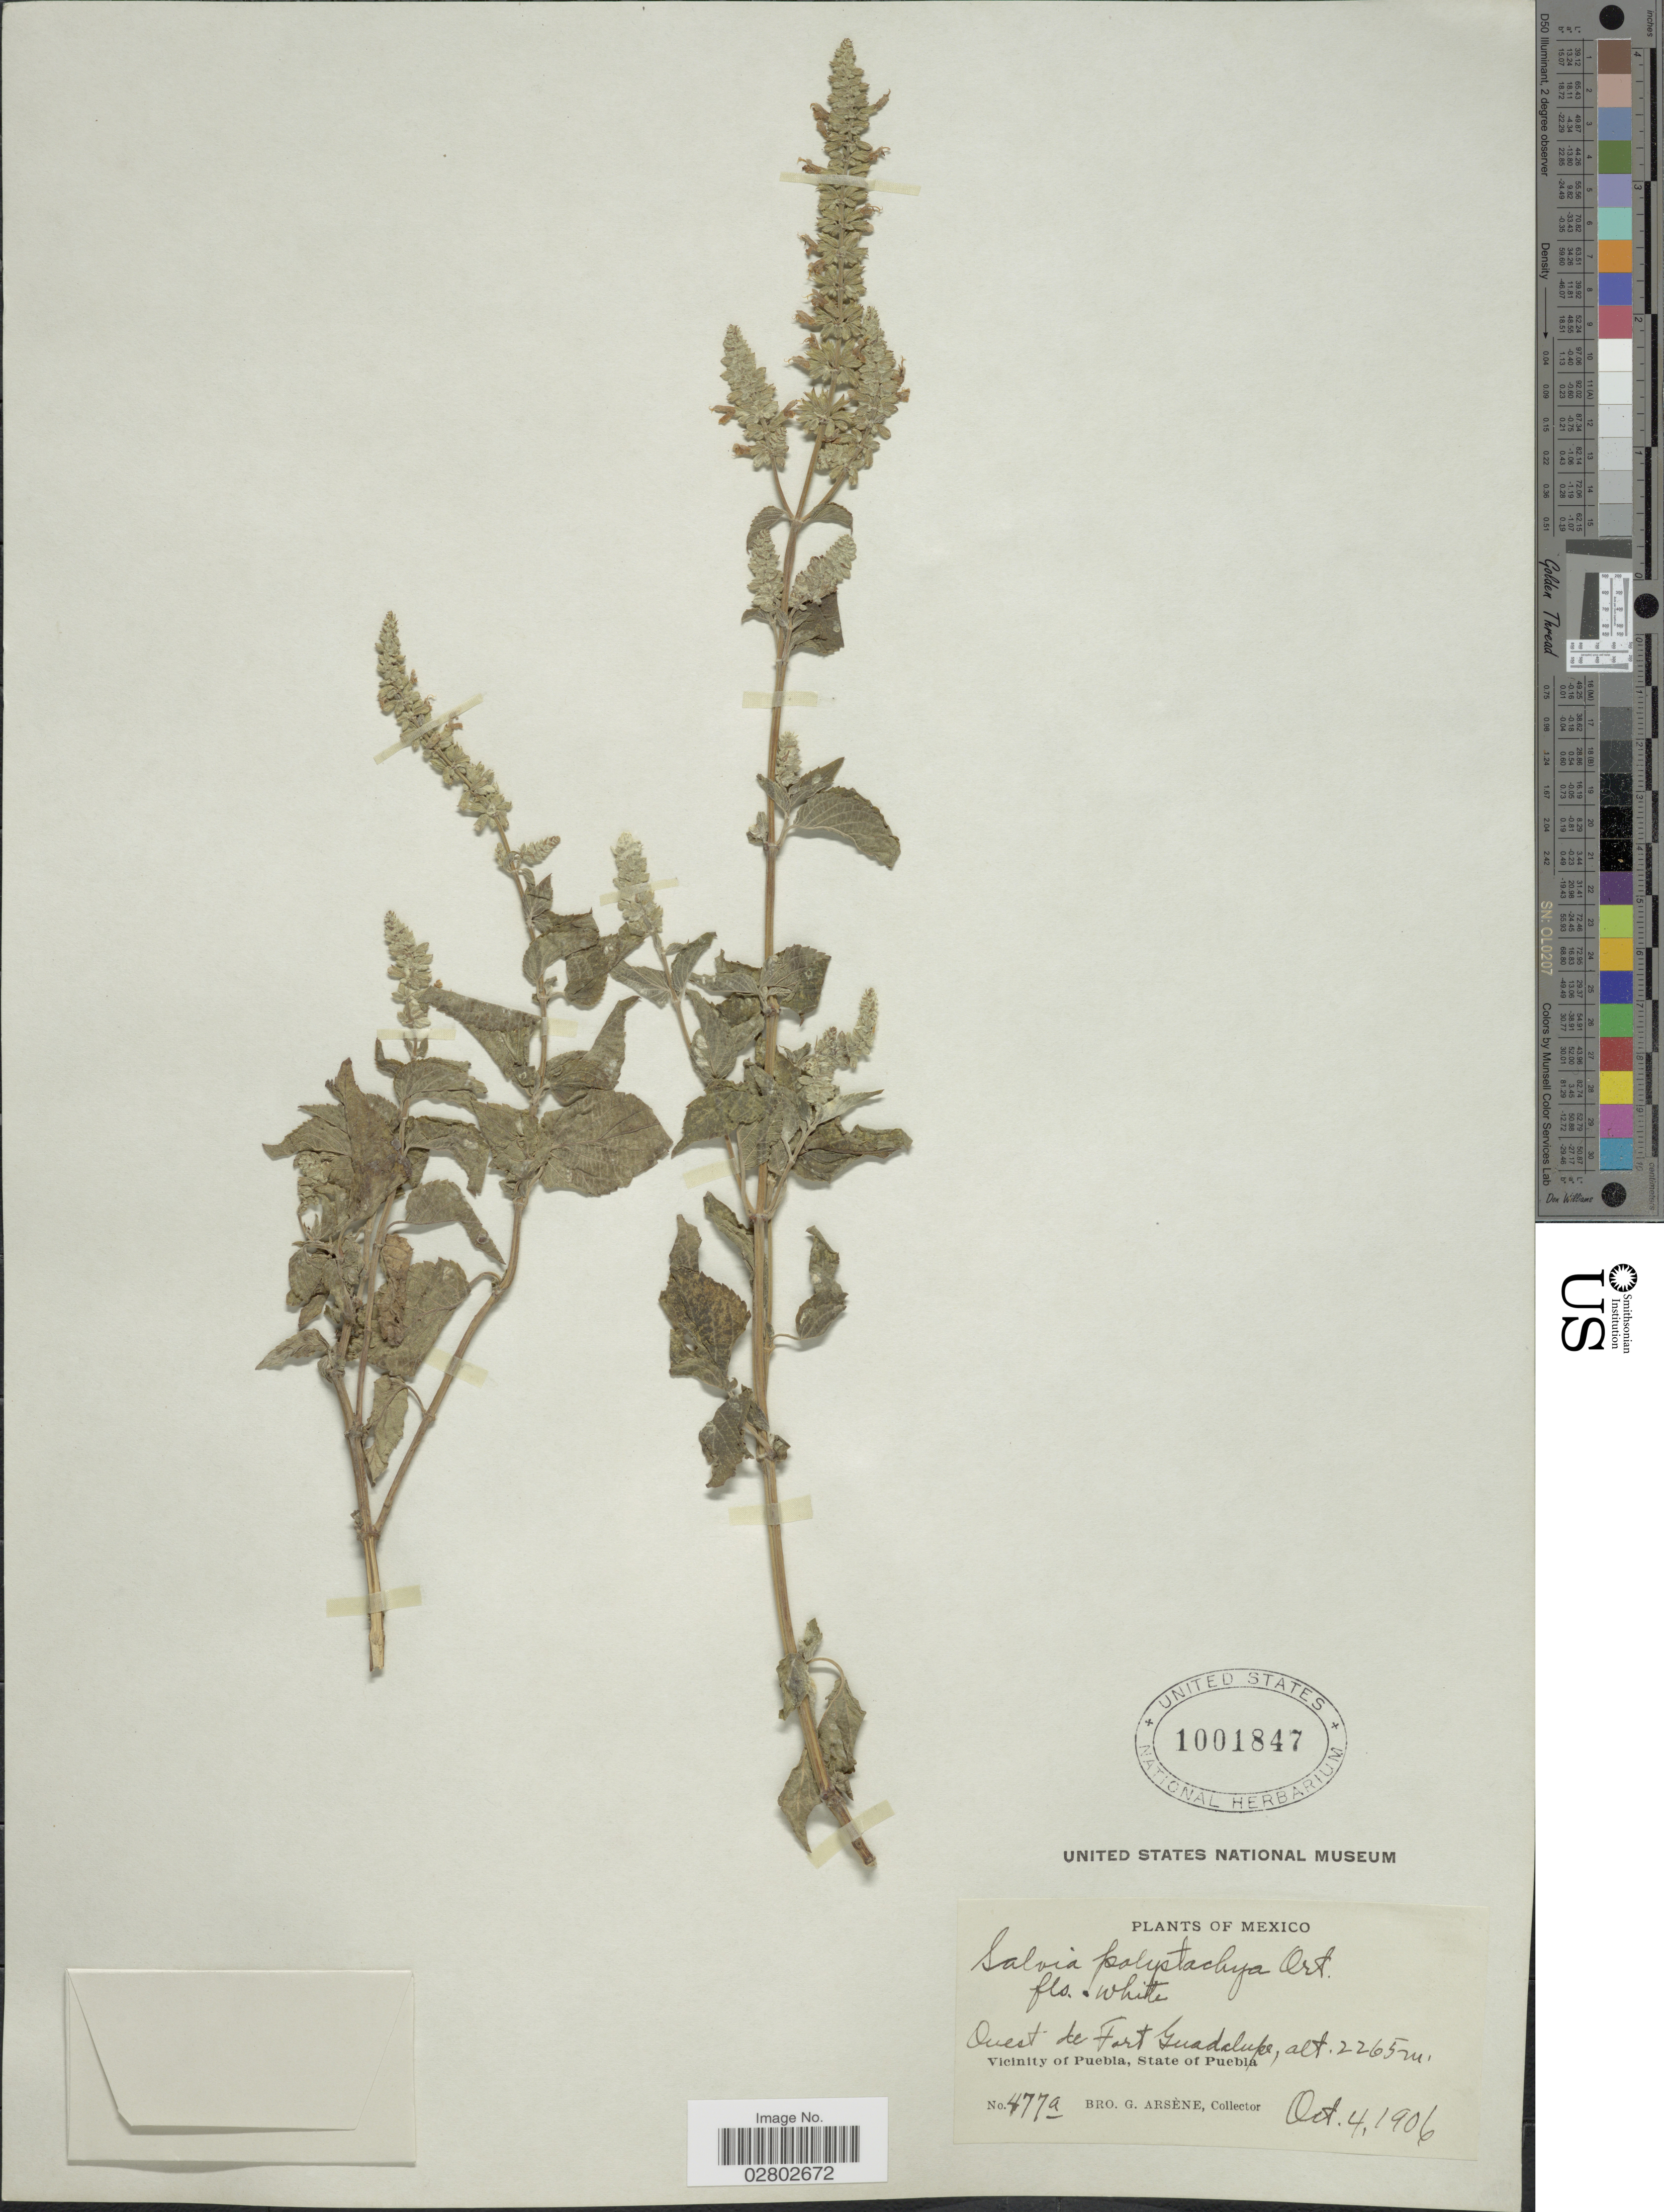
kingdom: Plantae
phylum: Tracheophyta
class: Magnoliopsida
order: Lamiales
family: Lamiaceae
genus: Salvia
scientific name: Salvia polystachya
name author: Cav.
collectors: Bro. G. Arsène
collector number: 477a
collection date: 1906-10-04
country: Mexico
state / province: Puebla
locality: Ouest de Fort Guadalupe. Vicinity of Puebla.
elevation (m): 2265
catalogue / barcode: US 1001847